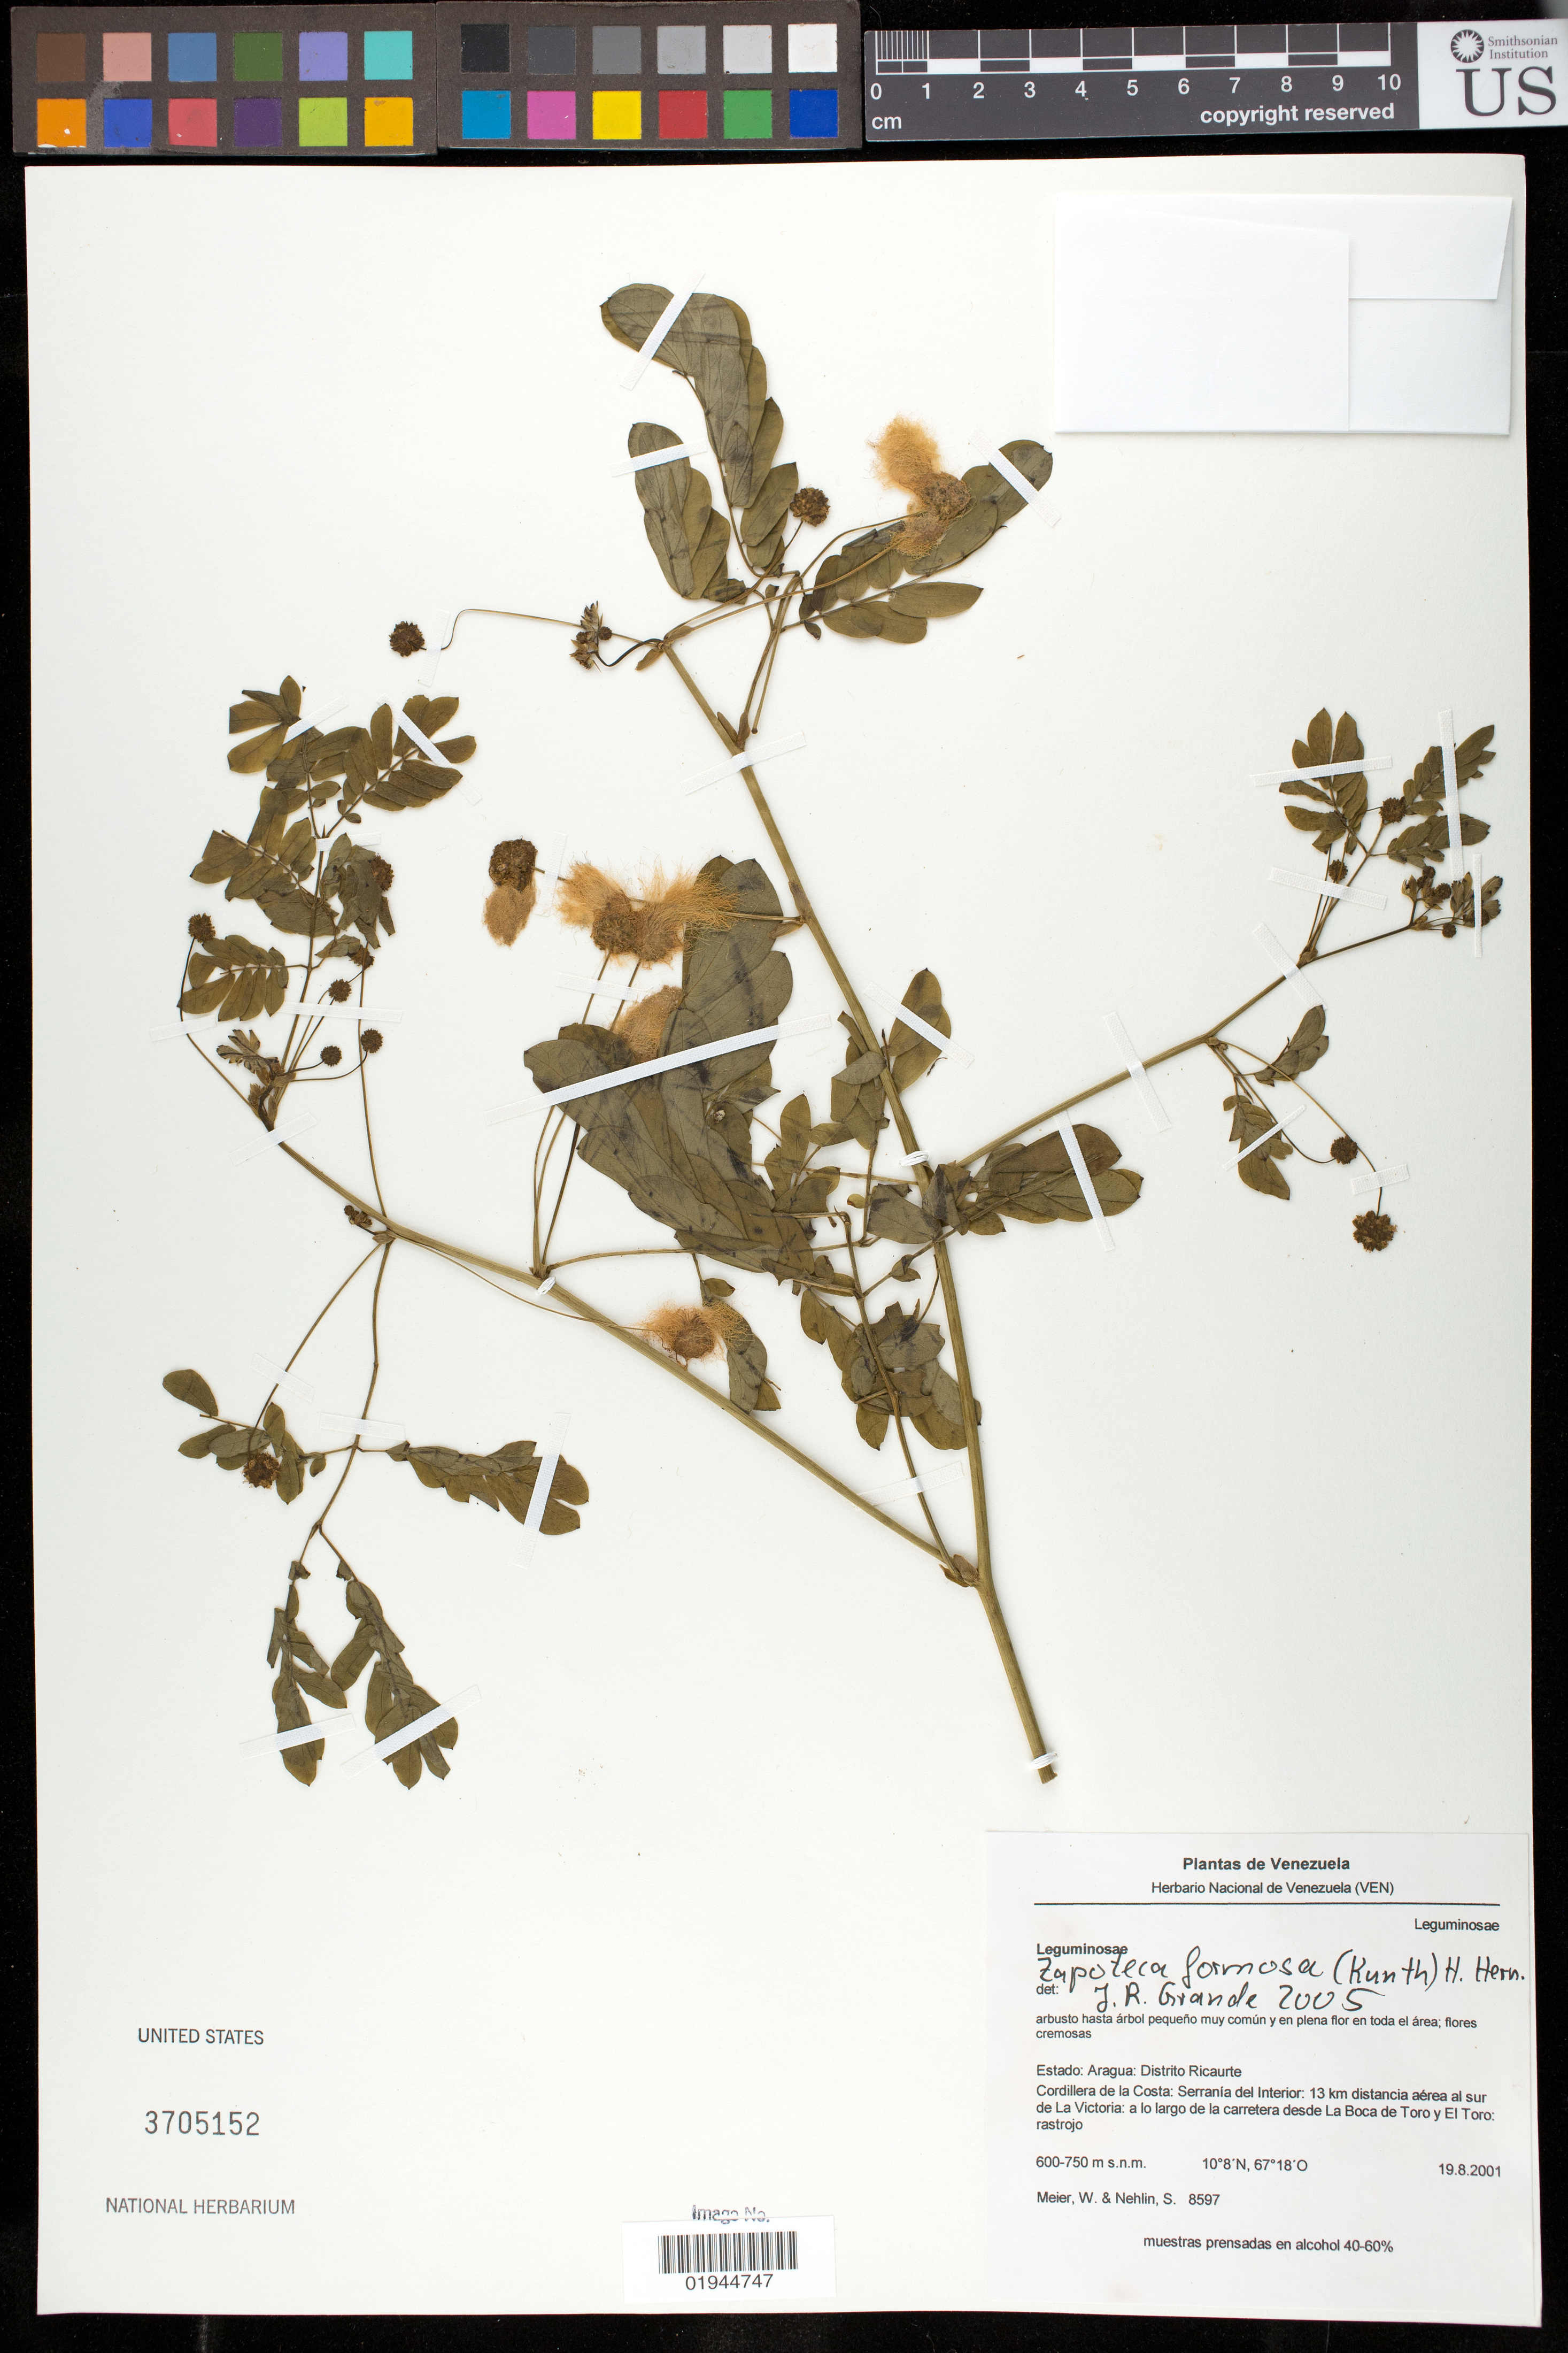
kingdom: Plantae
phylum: Tracheophyta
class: Magnoliopsida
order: Fabales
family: Fabaceae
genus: Zapoteca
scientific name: Zapoteca formosa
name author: (Kunth) H.M. Hern.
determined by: Grande, J. R.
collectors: W. Meier & S. Nehlin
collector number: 8597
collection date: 2001-08-19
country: Venezuela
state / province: Aragua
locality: Distrito Ricaurte; Cordillera del Costa; Serrania del Interior; 13 km distancia aérea al sur de La Vicoria; a lo largo de la carretera desde La Boca de Toro y El Toro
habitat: rastrojo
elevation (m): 600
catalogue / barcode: US 3705152